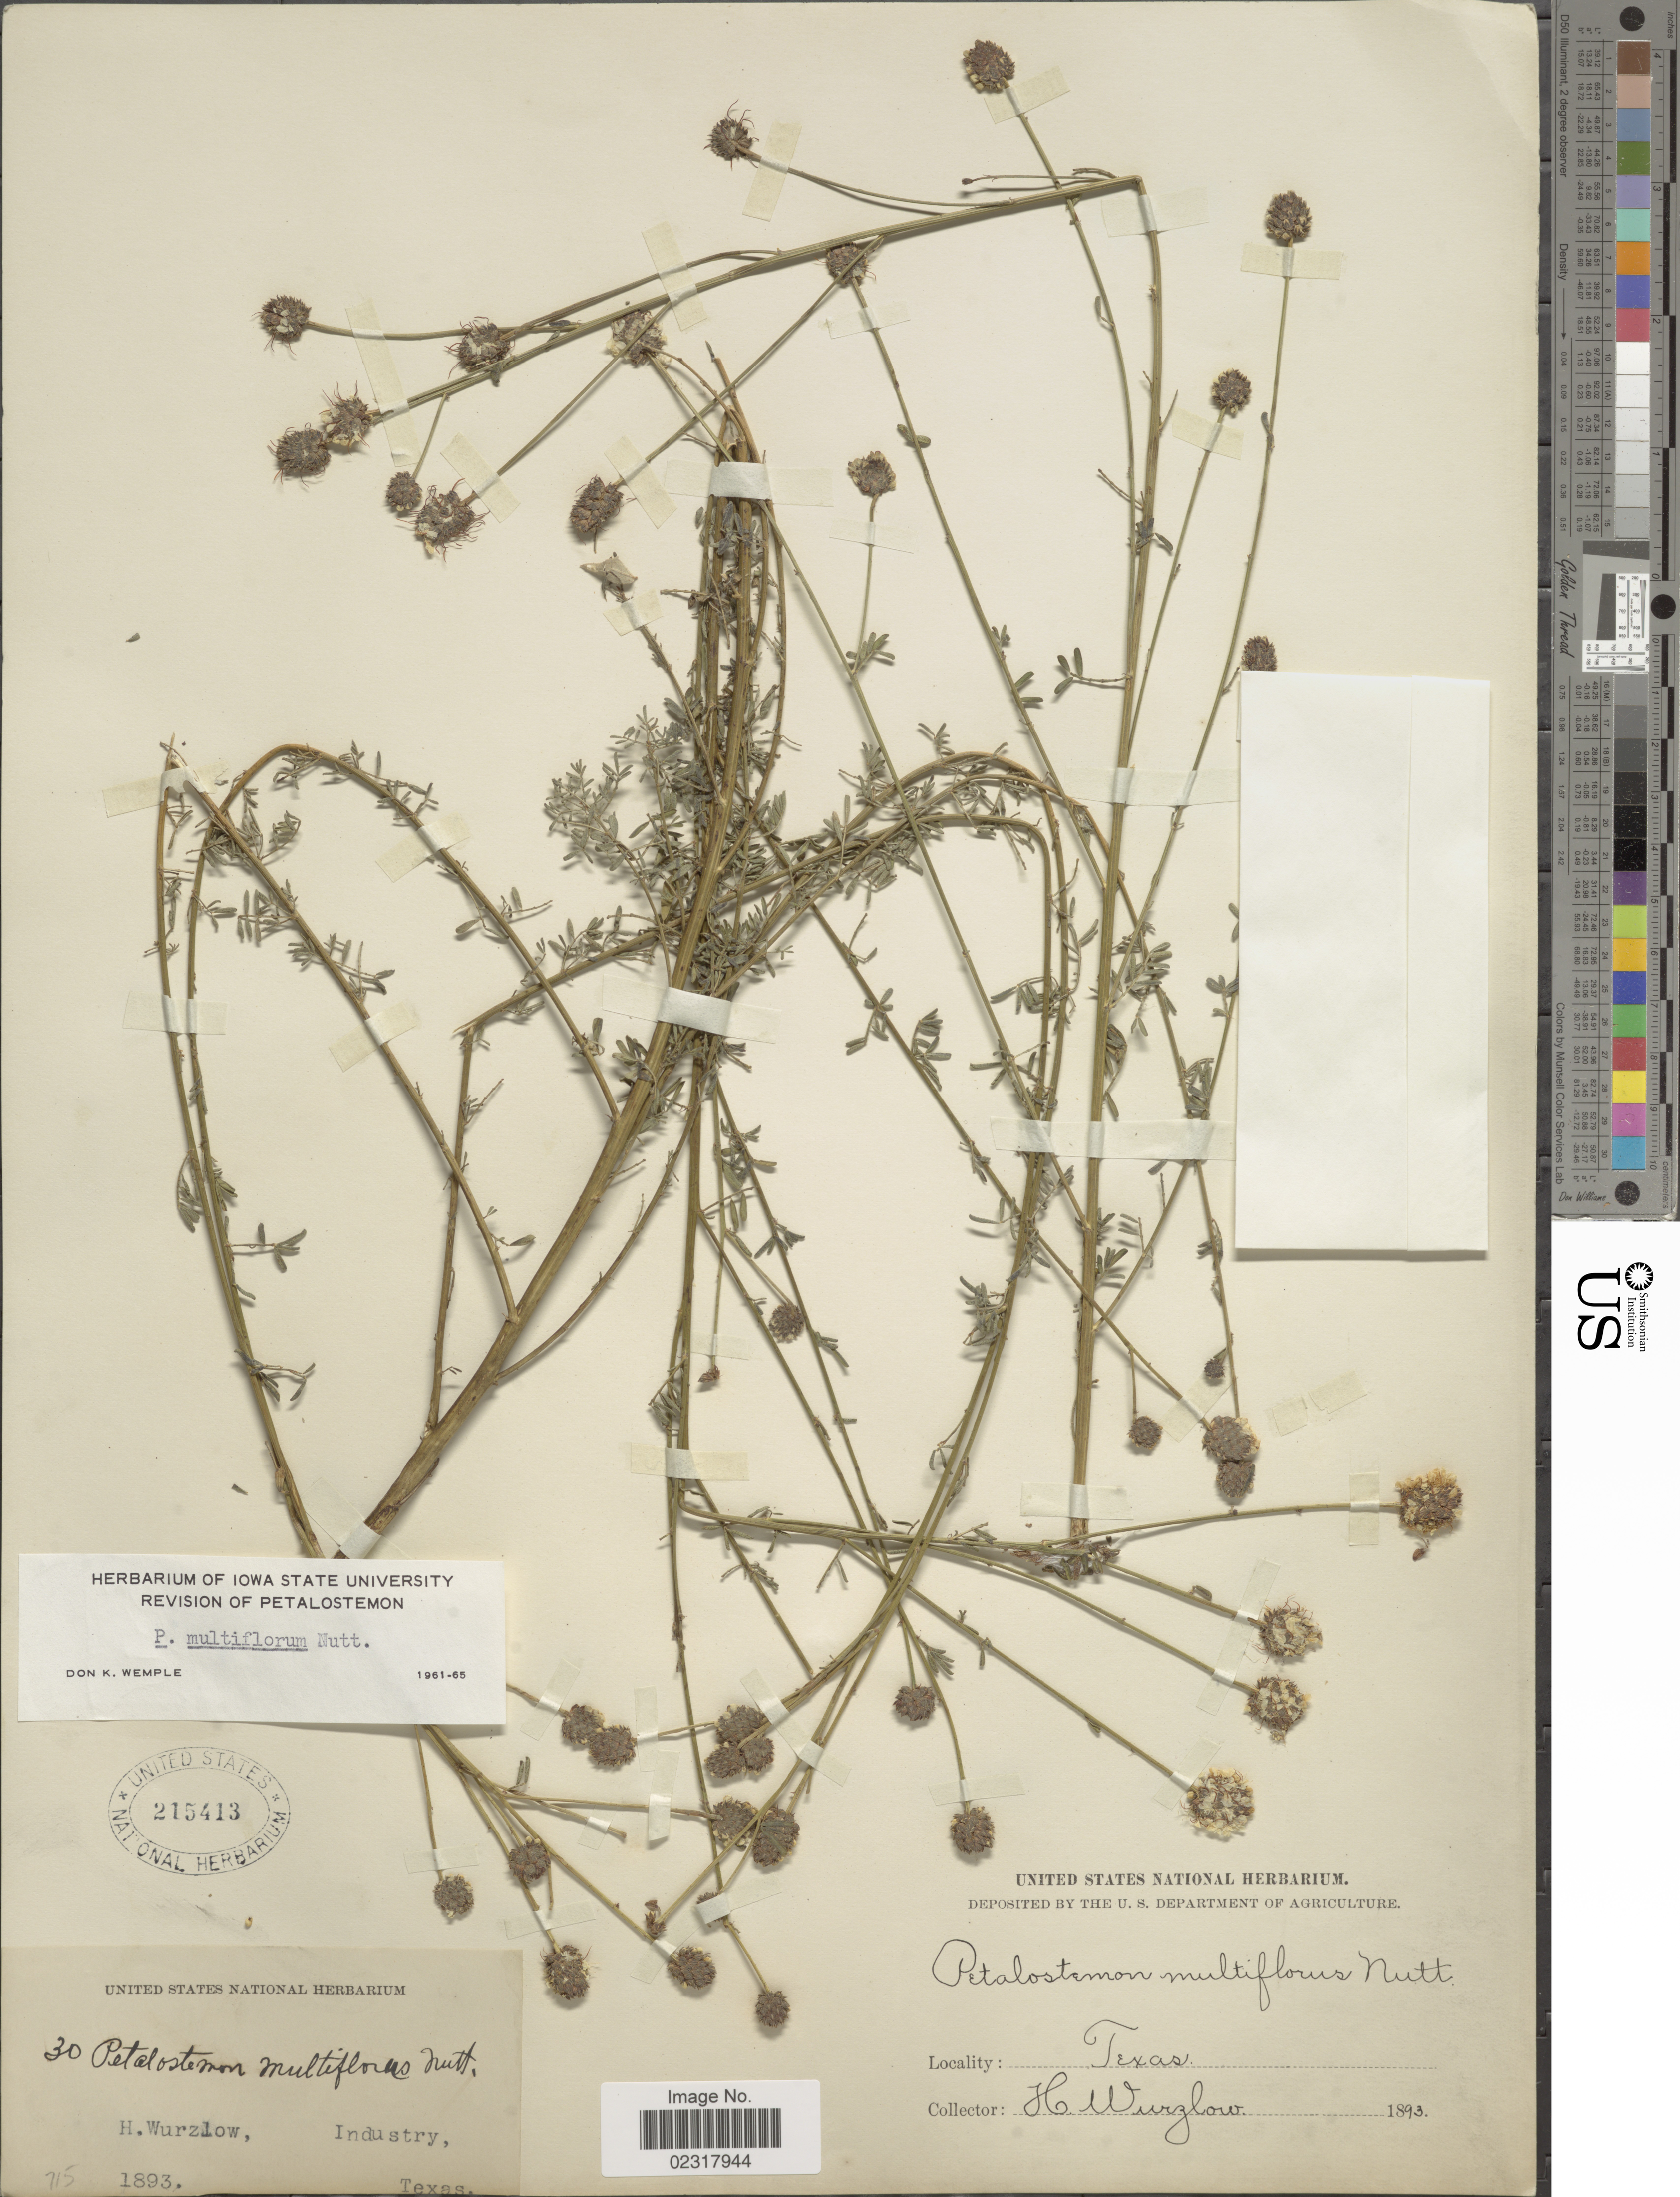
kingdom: Plantae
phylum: Tracheophyta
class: Magnoliopsida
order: Fabales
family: Fabaceae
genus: Dalea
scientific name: Dalea multiflora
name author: (Nutt.) Shinners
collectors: H. Wurzlow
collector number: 30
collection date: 1893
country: United States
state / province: Texas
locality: Industry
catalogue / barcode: US 215413